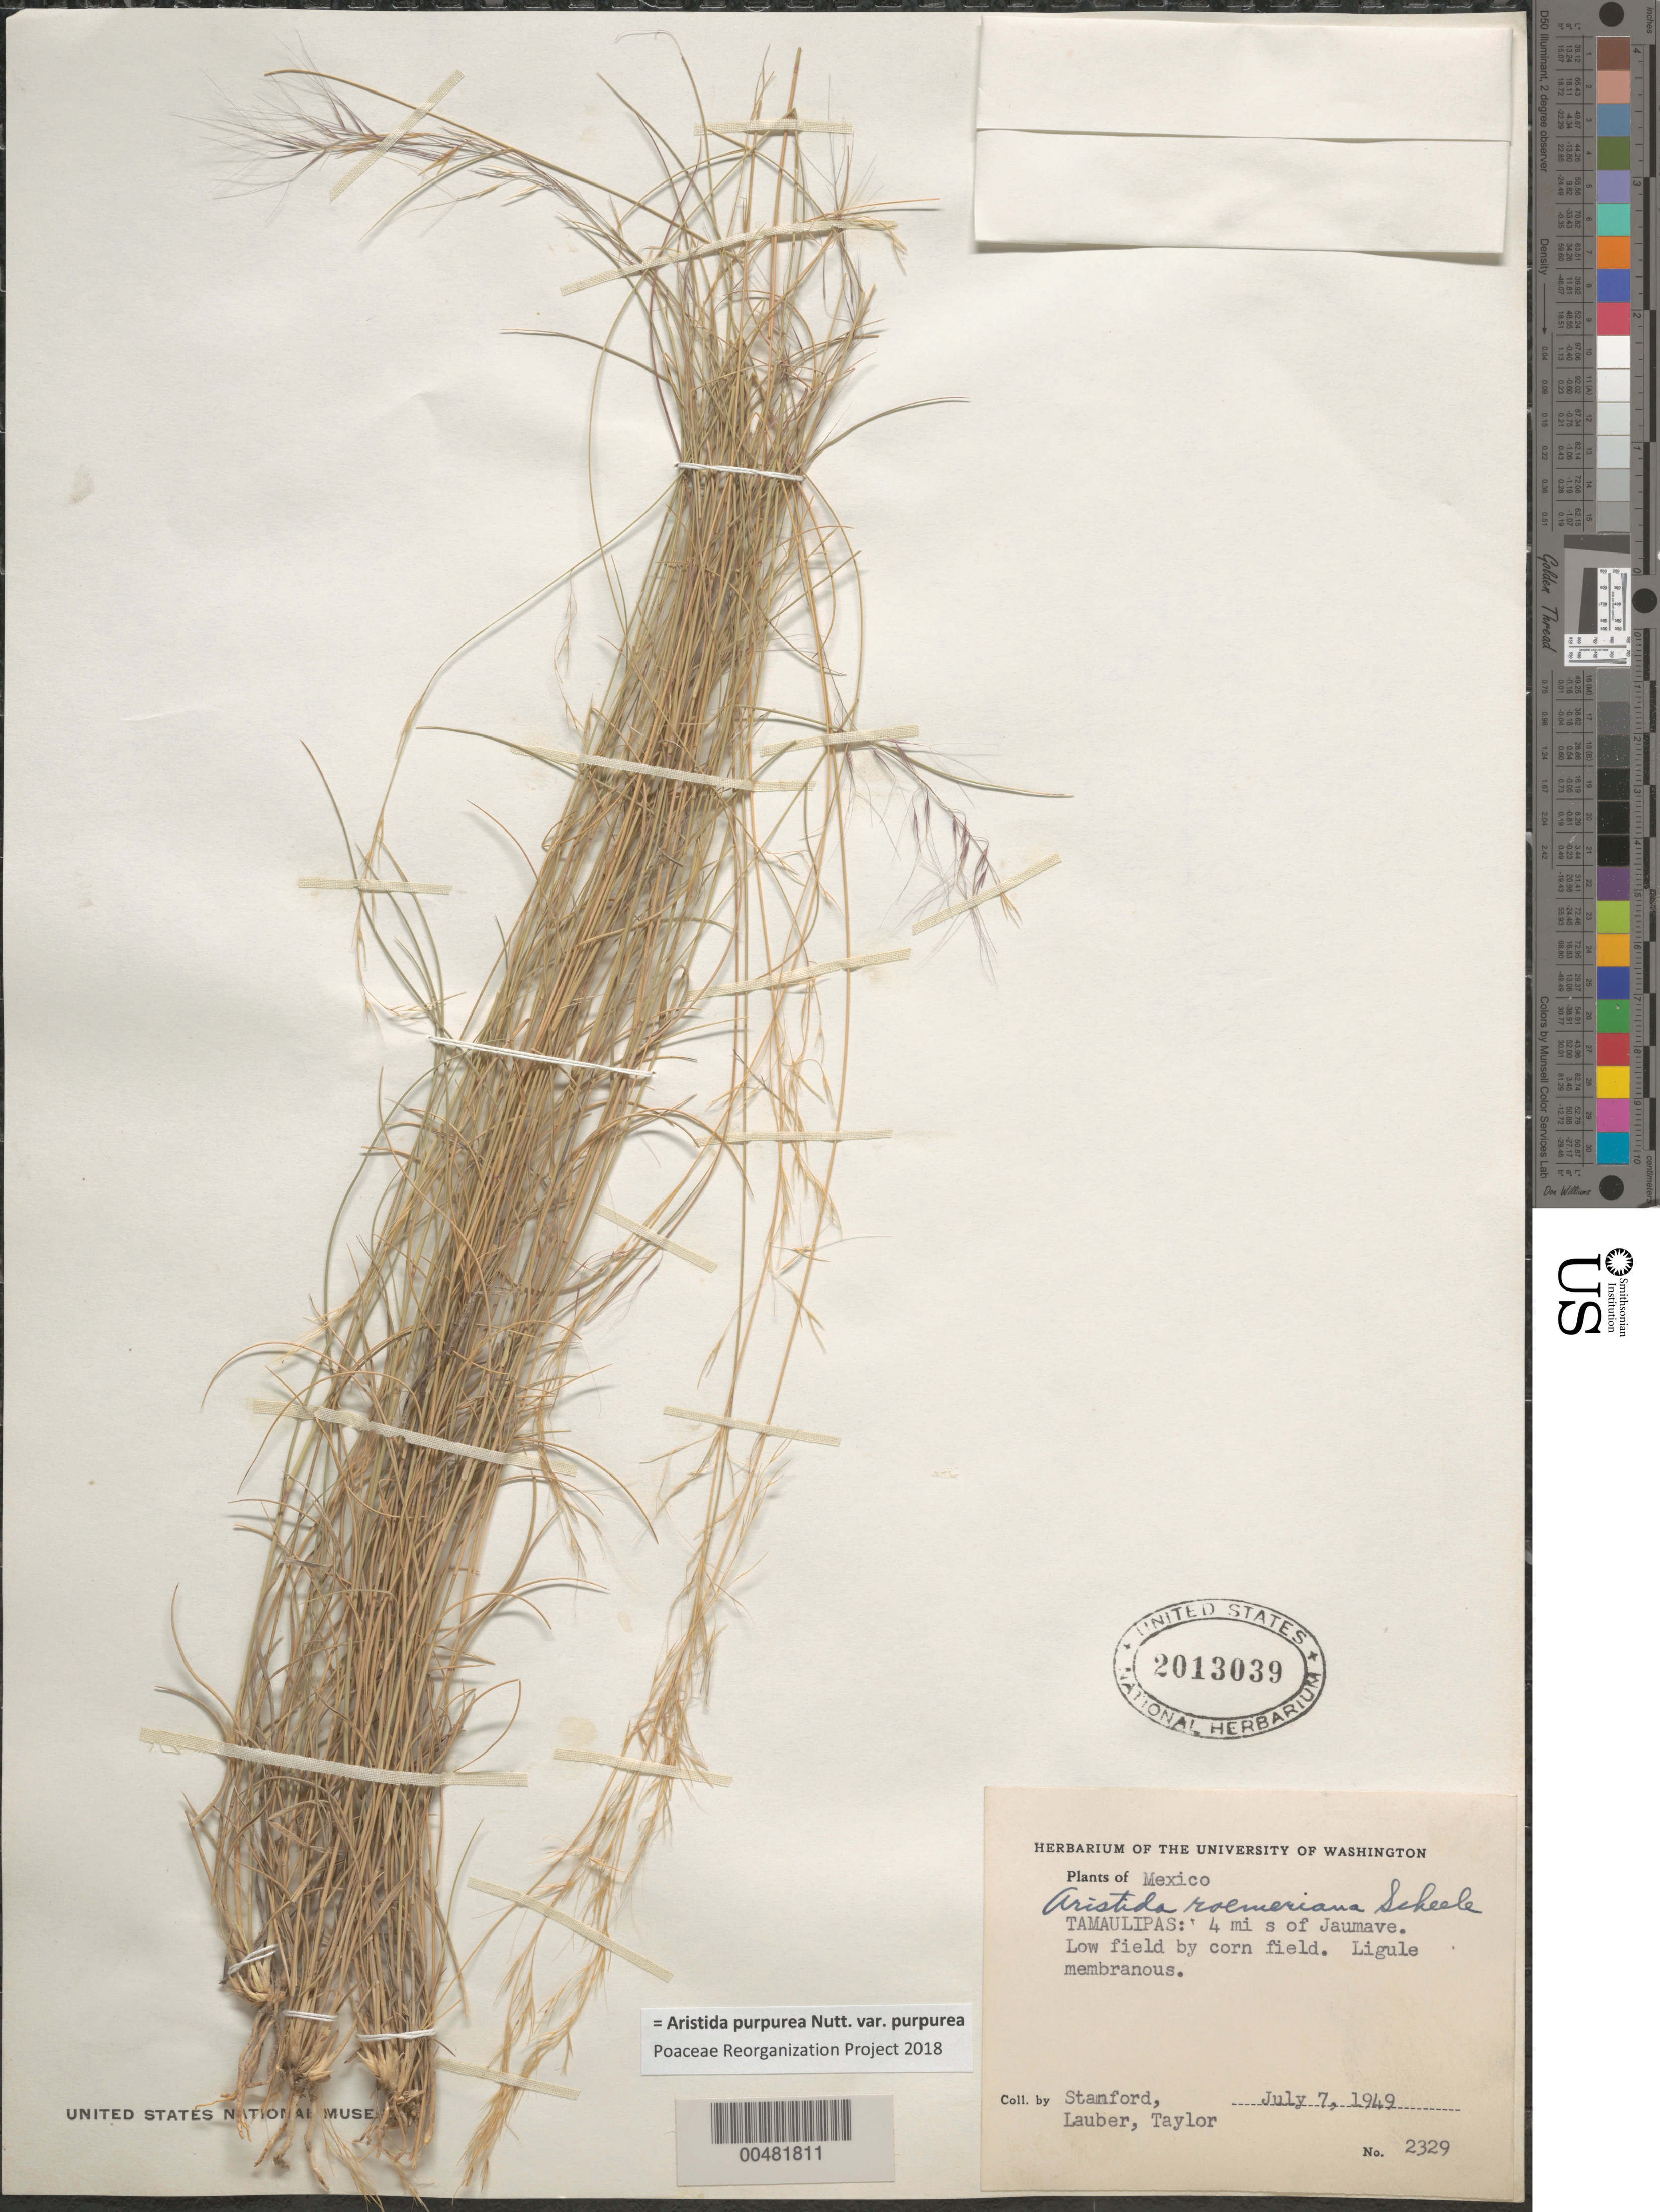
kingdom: Plantae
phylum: Tracheophyta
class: Liliopsida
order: Poales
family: Poaceae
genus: Aristida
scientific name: Aristida purpurea var. purpurea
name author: Nutt.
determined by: Poaceae Reorganization Project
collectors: -. Stanford, -. Lauber & -- Taylor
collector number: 2329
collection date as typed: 7 Jul 1949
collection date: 1949-07-07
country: Mexico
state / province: Tamaulipas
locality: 4 mi S of Jaumave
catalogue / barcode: US 2013039